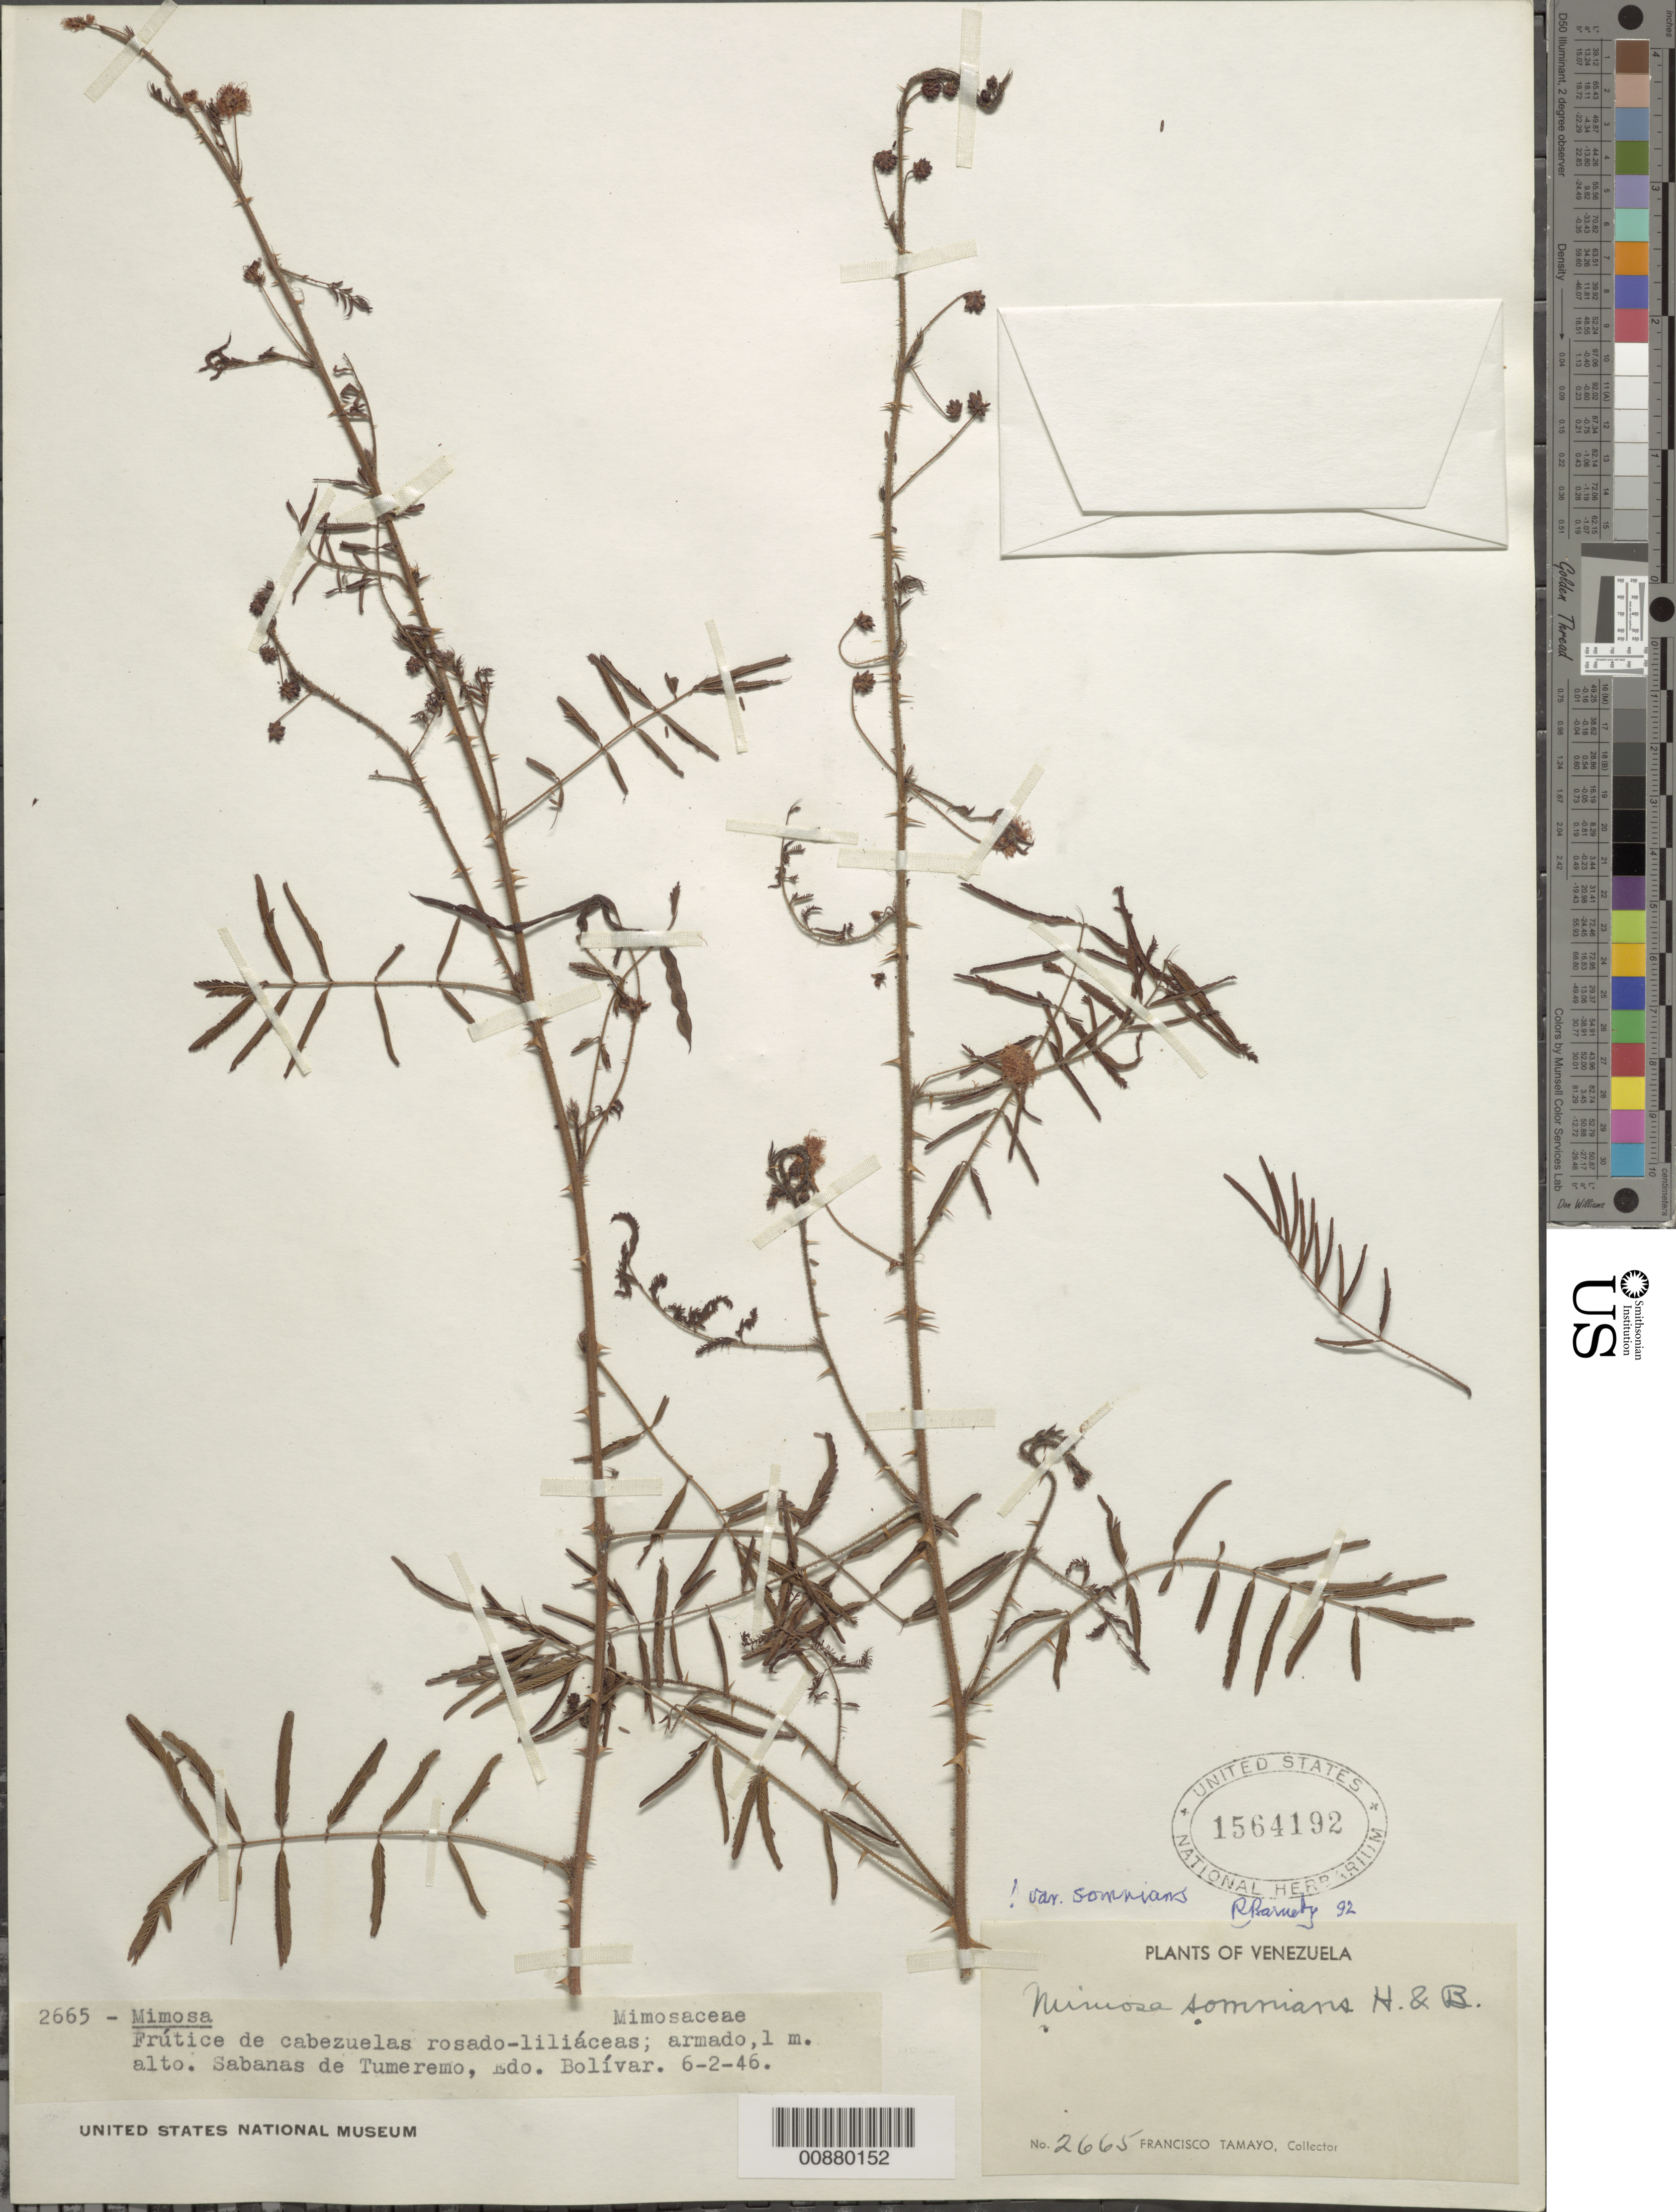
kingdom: Plantae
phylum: Tracheophyta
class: Magnoliopsida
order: Fabales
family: Fabaceae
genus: Mimosa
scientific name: Mimosa somnians var. somnians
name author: Humb. & Bonpl. ex Willd.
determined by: Barneby, Rupert C., (NY)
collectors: F. Tamayo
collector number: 2665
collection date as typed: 6-Feb-46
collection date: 1946-02-06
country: Venezuela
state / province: Bolívar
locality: Tumeremo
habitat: Sabanas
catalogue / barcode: US 1564192